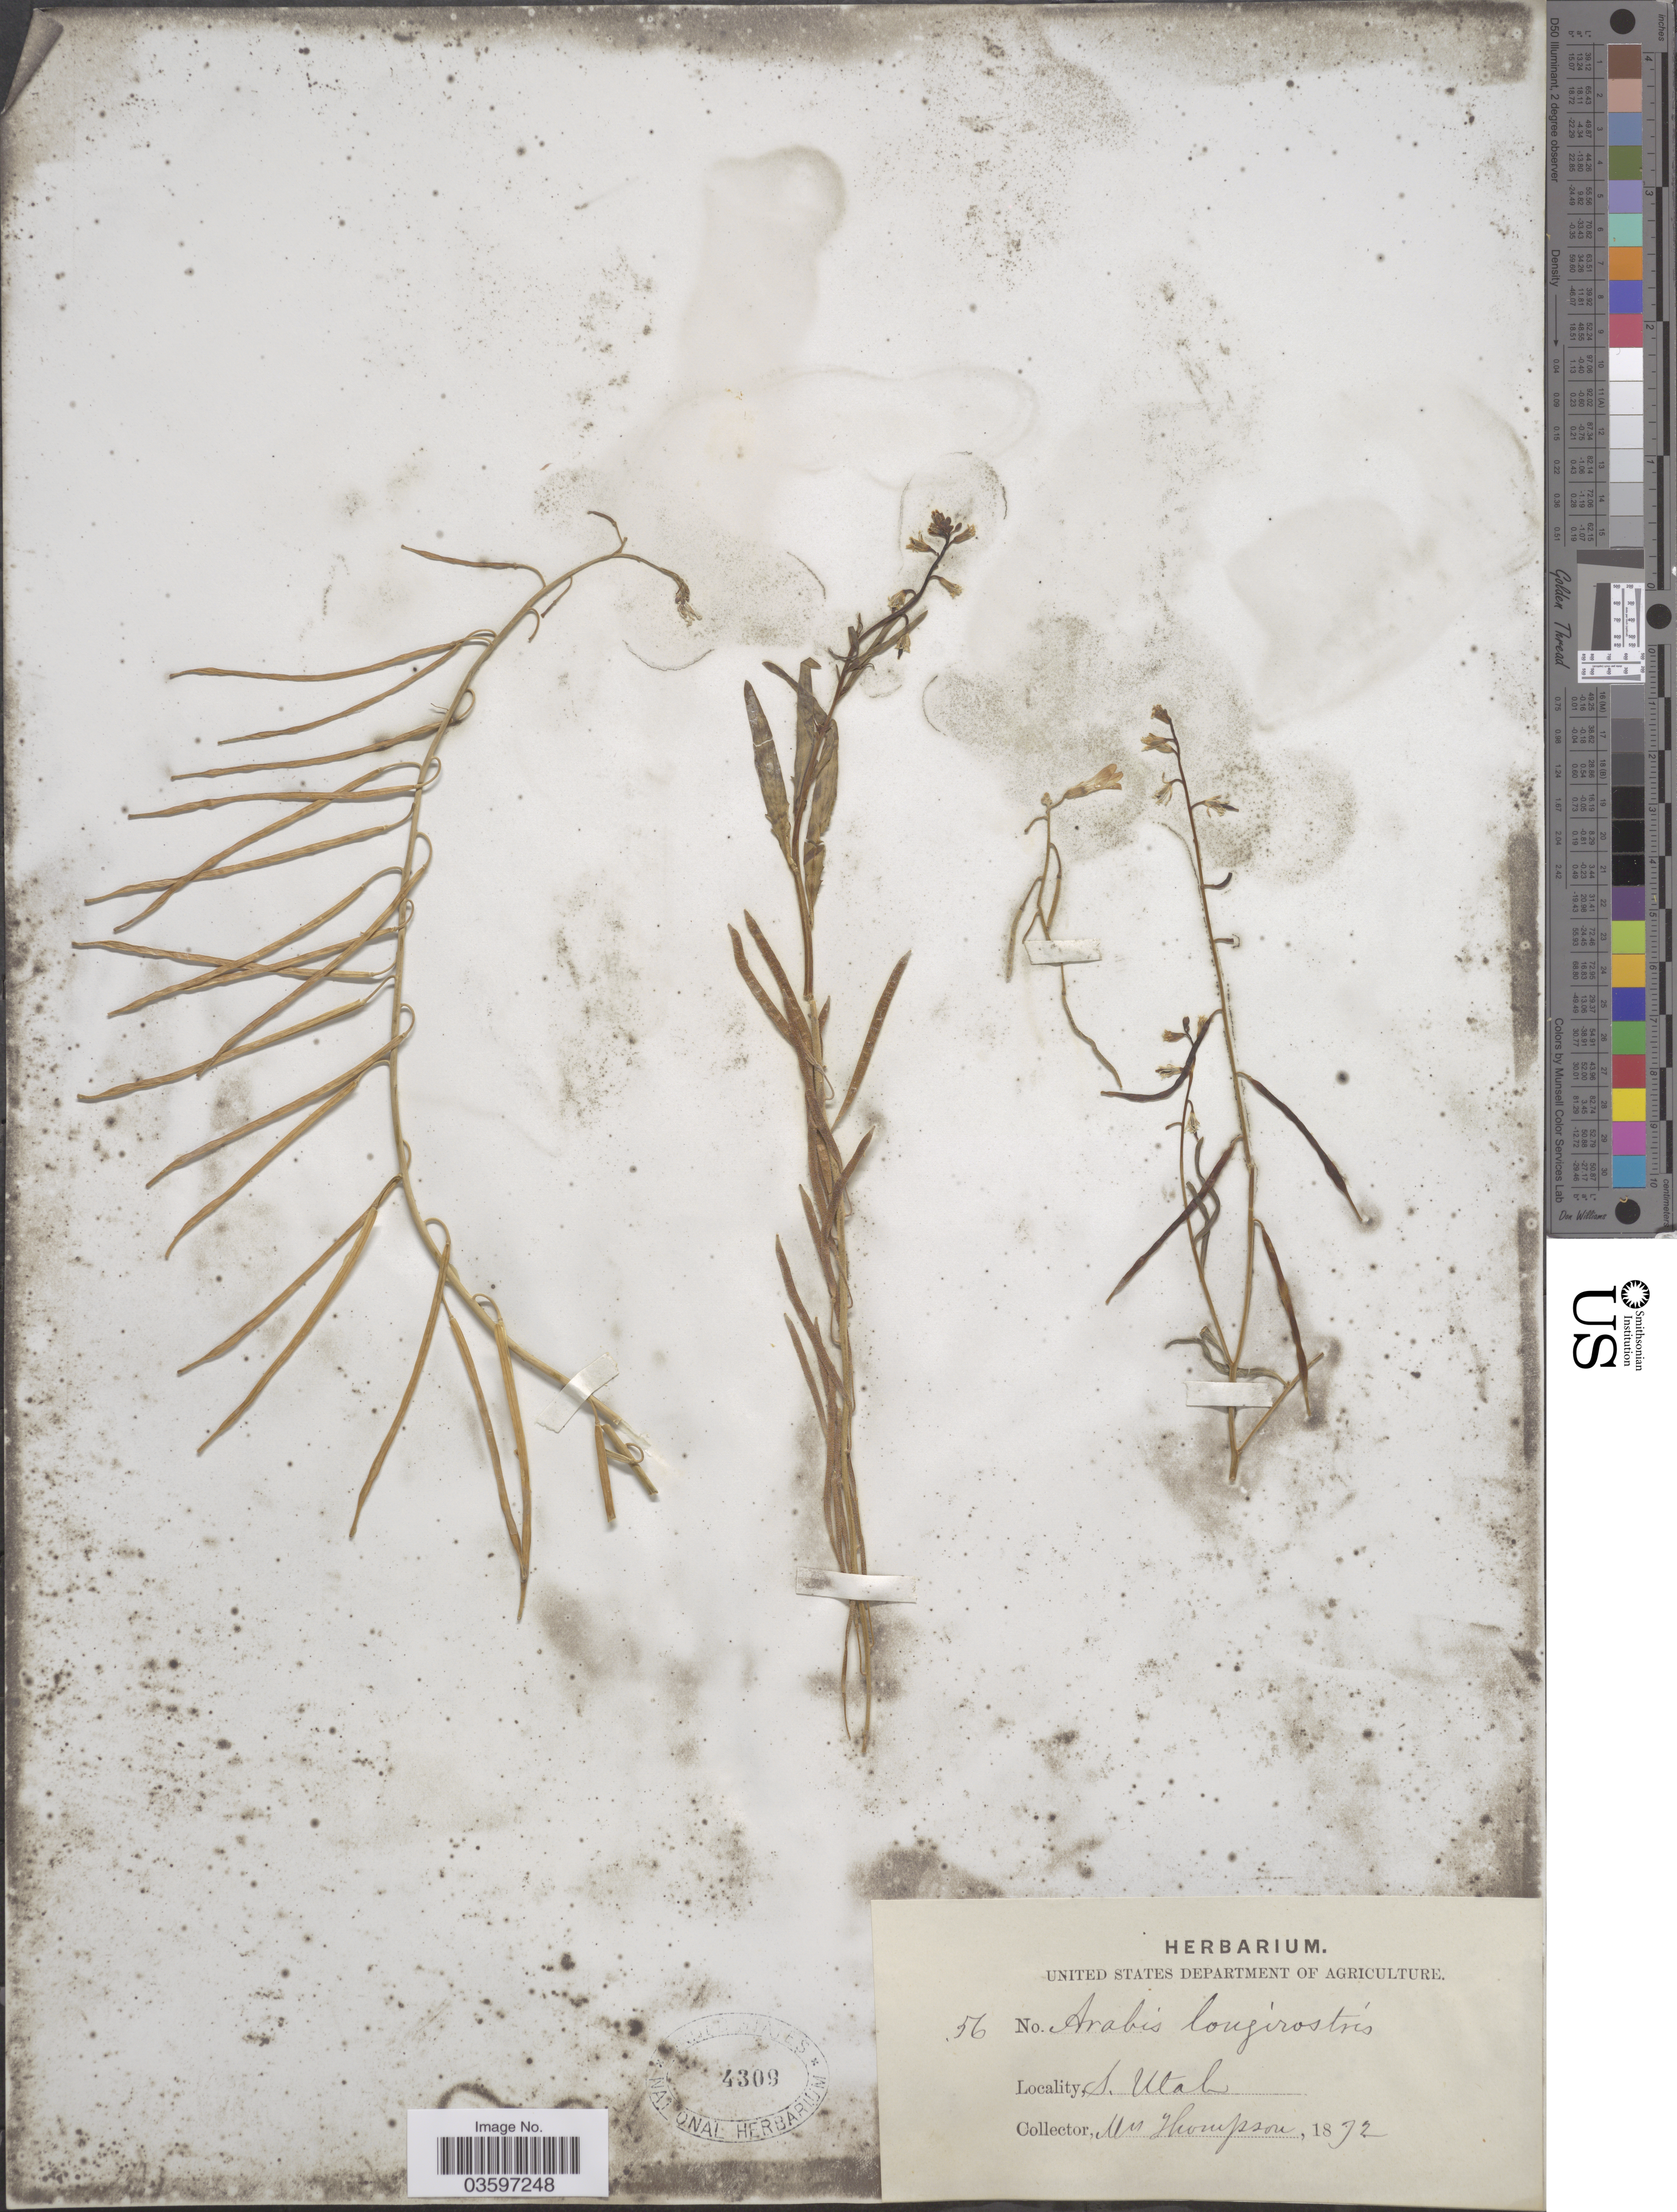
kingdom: Plantae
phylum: Tracheophyta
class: Magnoliopsida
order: Brassicales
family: Brassicaceae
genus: Streptanthella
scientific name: Streptanthella longirostris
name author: (S. Watson) Rydb.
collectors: Thompson, --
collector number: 56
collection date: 1872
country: United States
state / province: Utah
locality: S. Utah.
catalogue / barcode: US 4309